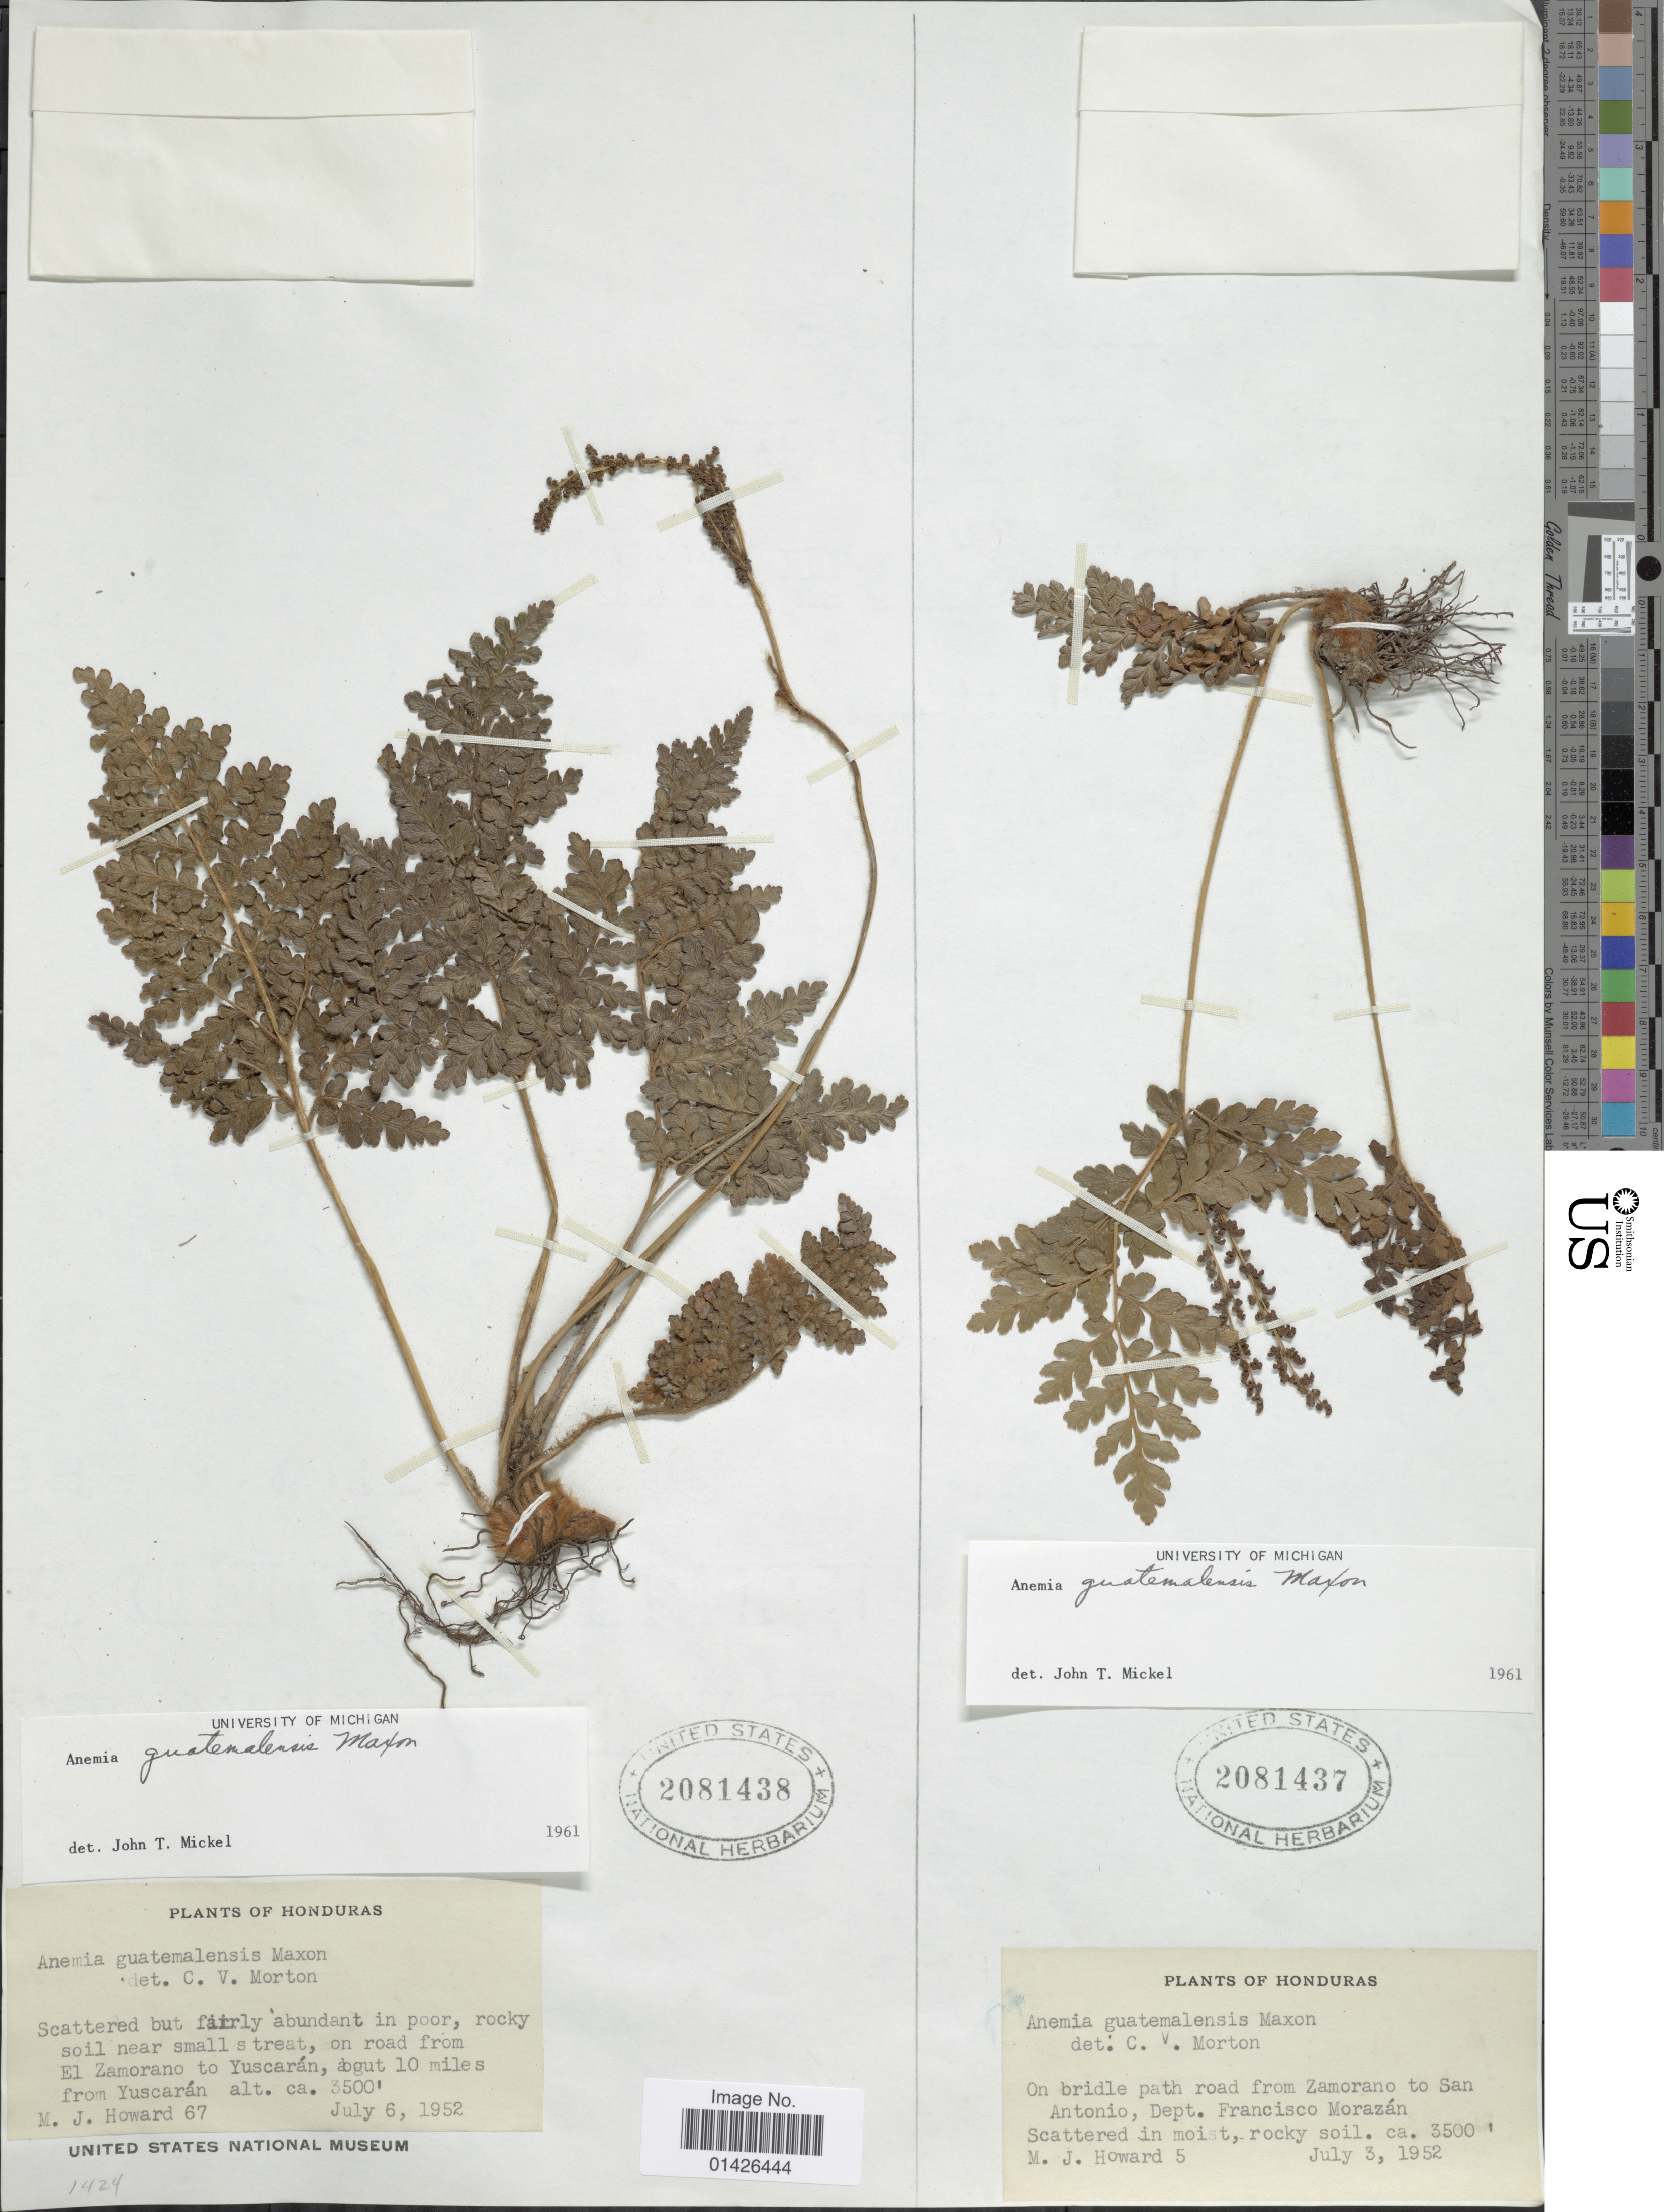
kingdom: Plantae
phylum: Tracheophyta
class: Polypodiopsida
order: Schizaeales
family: Anemiaceae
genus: Anemia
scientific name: Anemia guatemalensis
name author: Maxon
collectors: M. Howard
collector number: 5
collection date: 1952-07-03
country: Honduras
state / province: Fco. Morazán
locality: On bridle path road from Zamorano to San Antonio, Dept Francisco Morazán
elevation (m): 1067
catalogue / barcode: US 2081437-2